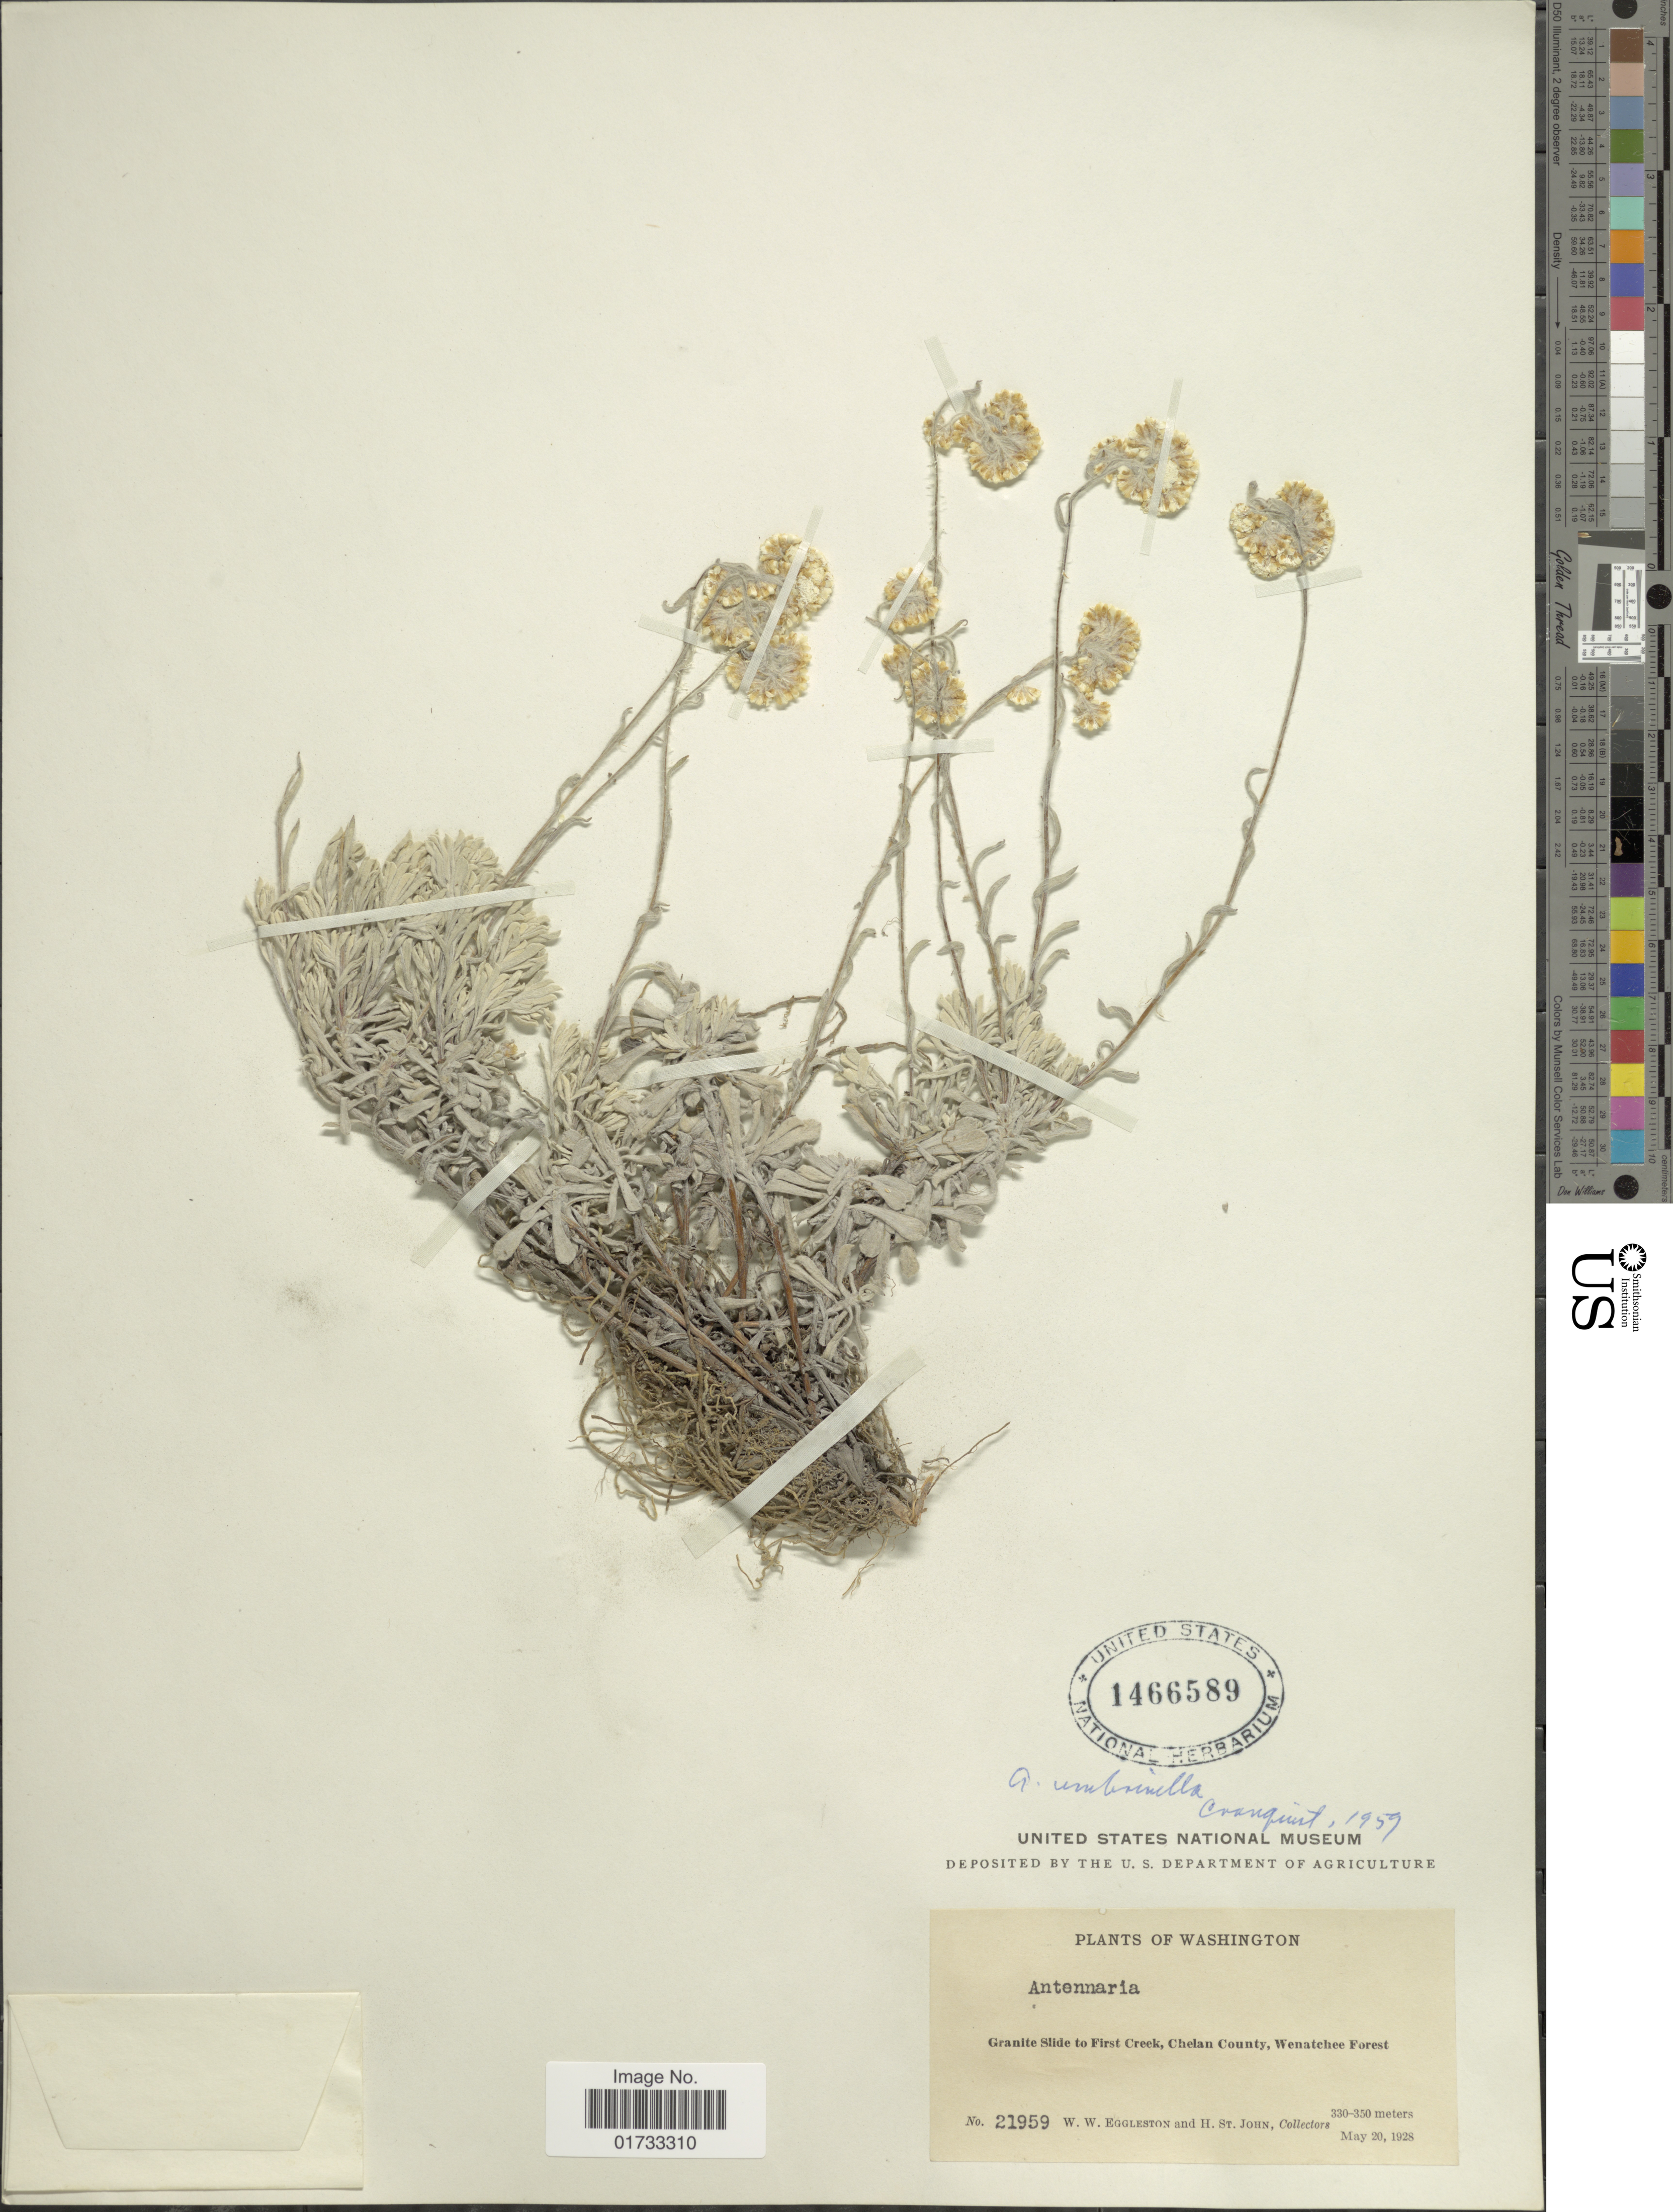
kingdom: Plantae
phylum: Tracheophyta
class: Magnoliopsida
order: Asterales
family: Asteraceae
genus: Antennaria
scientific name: Antennaria umbrinella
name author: Rydb.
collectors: W. W. Eggleston & H. St. John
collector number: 21959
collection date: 1928-05-20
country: United States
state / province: Washington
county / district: Chelan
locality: Granite Slide to First Creek, Chelan County, Wenatchee Forest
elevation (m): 330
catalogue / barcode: US 1466589